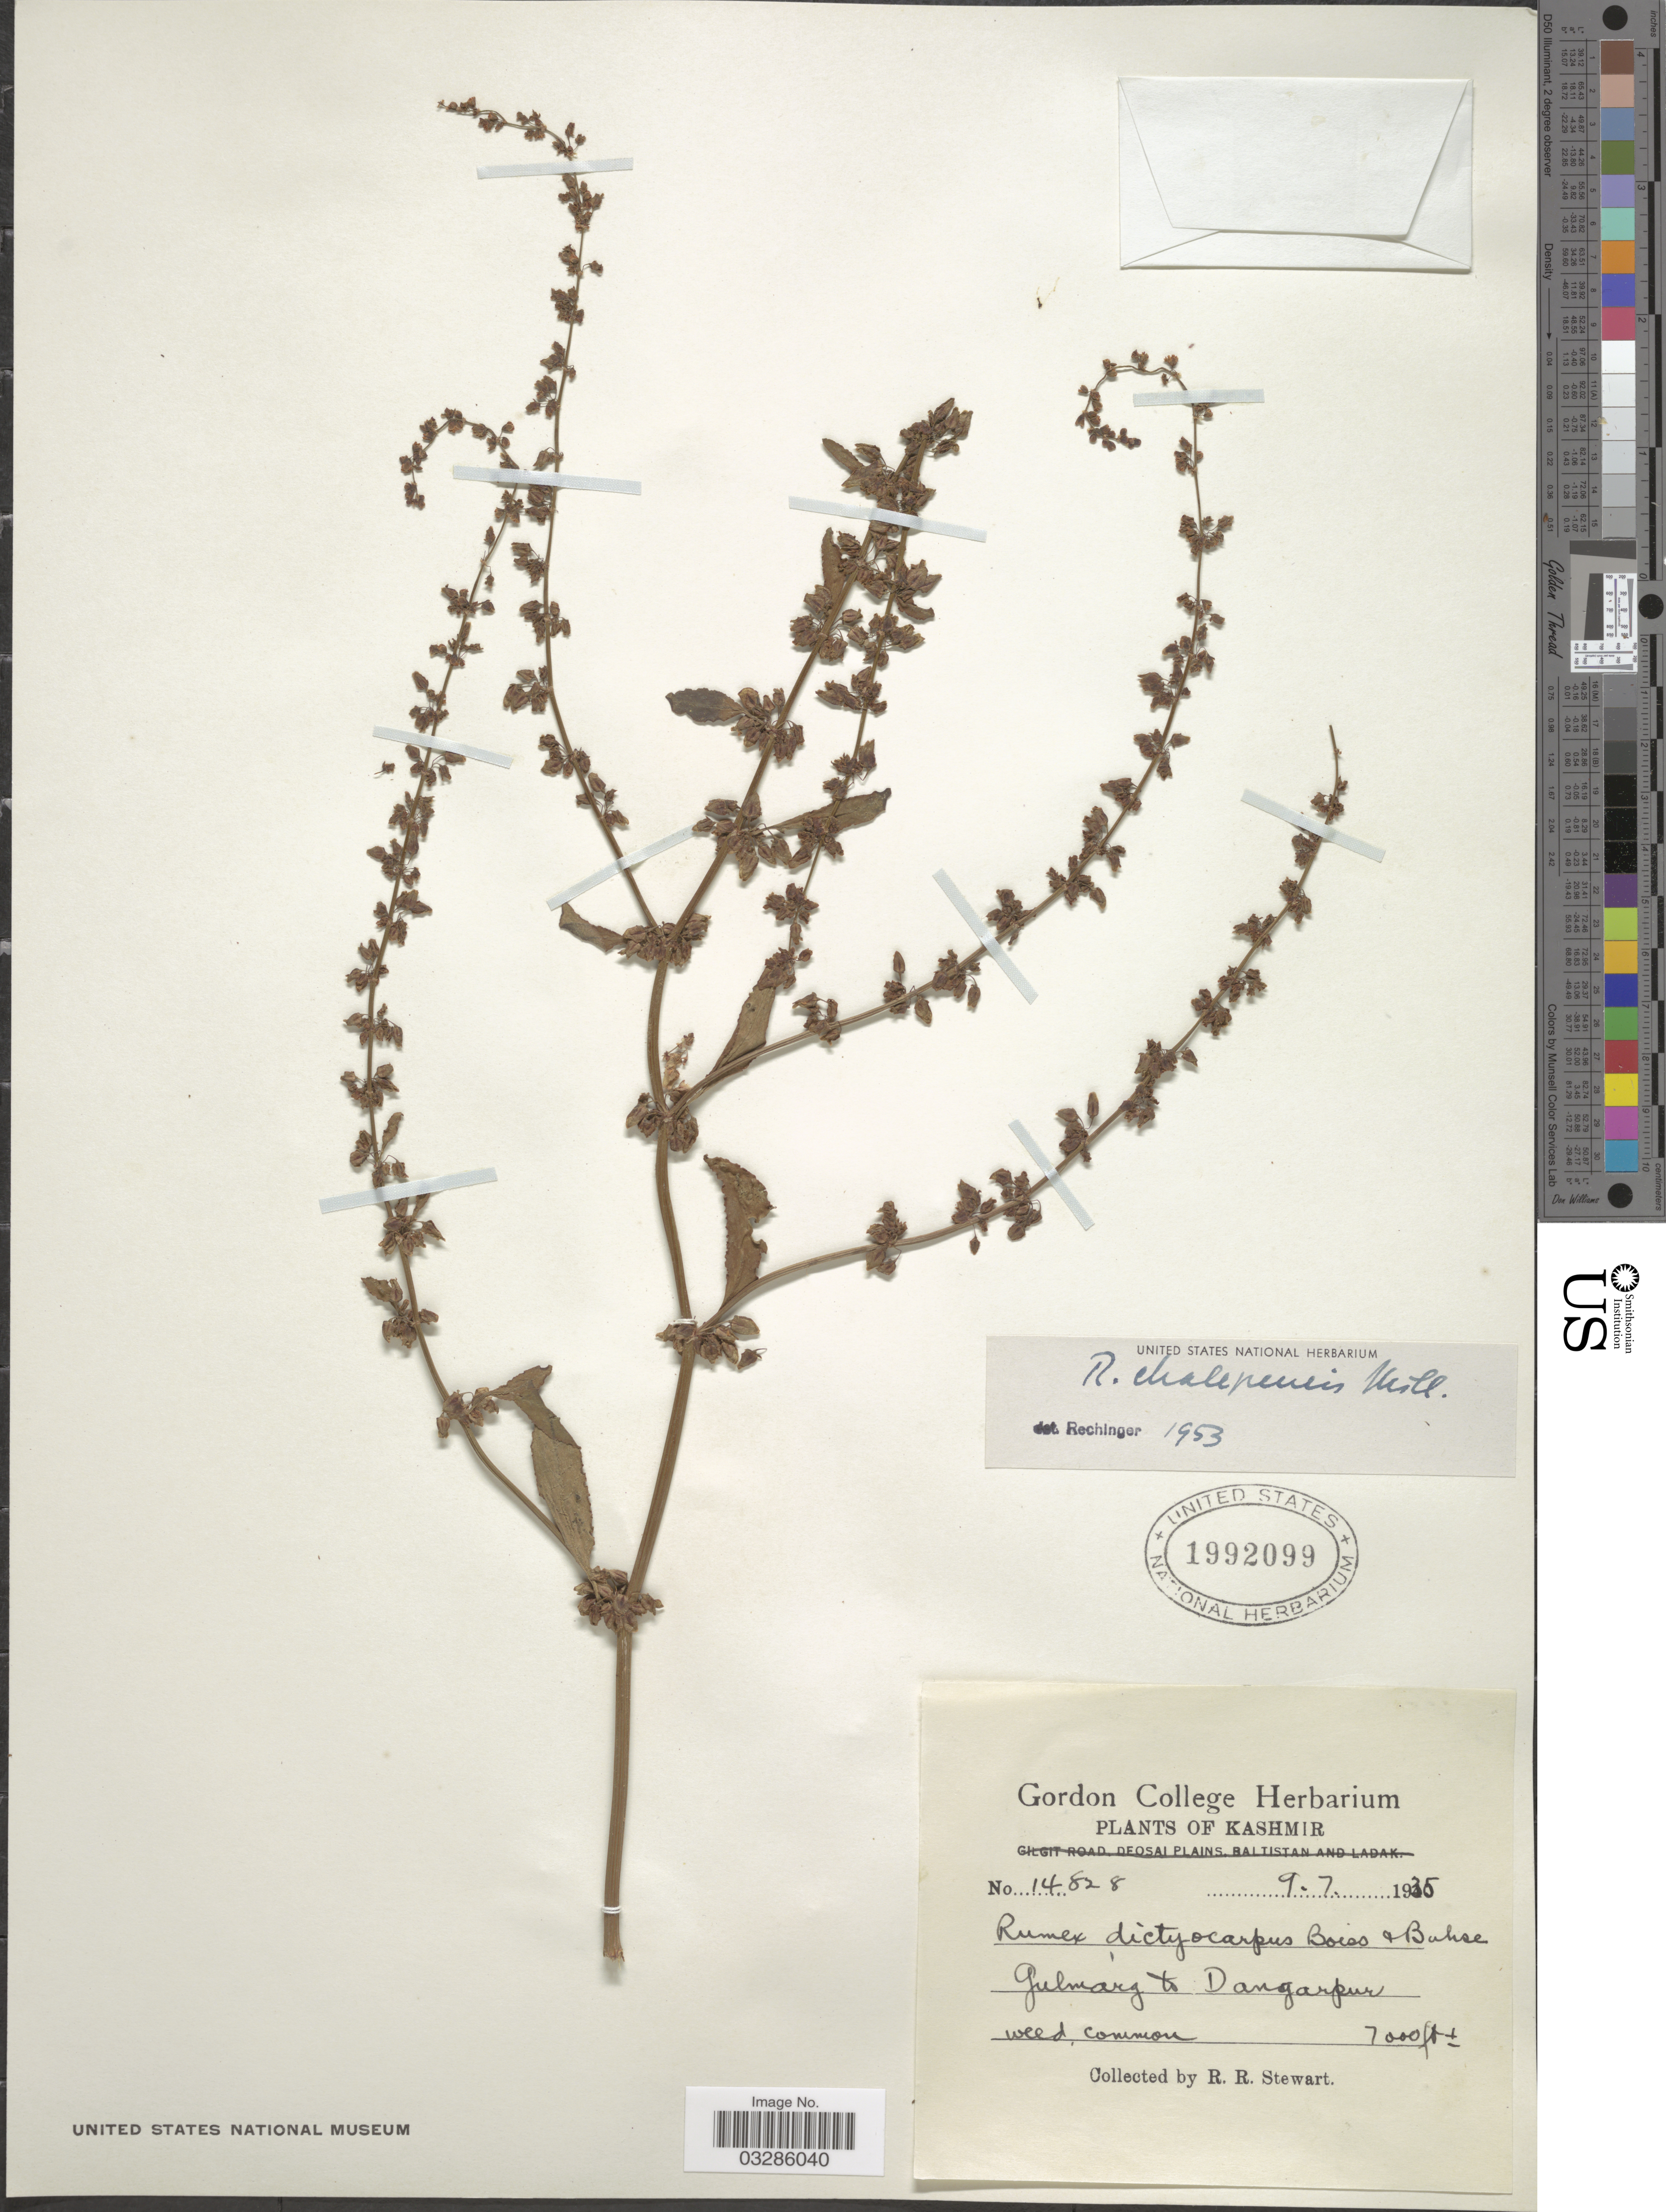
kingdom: Plantae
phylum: Tracheophyta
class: Magnoliopsida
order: Caryophyllales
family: Polygonaceae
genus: Rumex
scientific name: Rumex chalepensis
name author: Mill.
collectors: R. Stewart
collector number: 14828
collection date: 1935-07-09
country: India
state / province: Jammu and Kashmir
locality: Kashmir, Gulmarg to Dangarpur.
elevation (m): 2134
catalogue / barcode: US 1992099